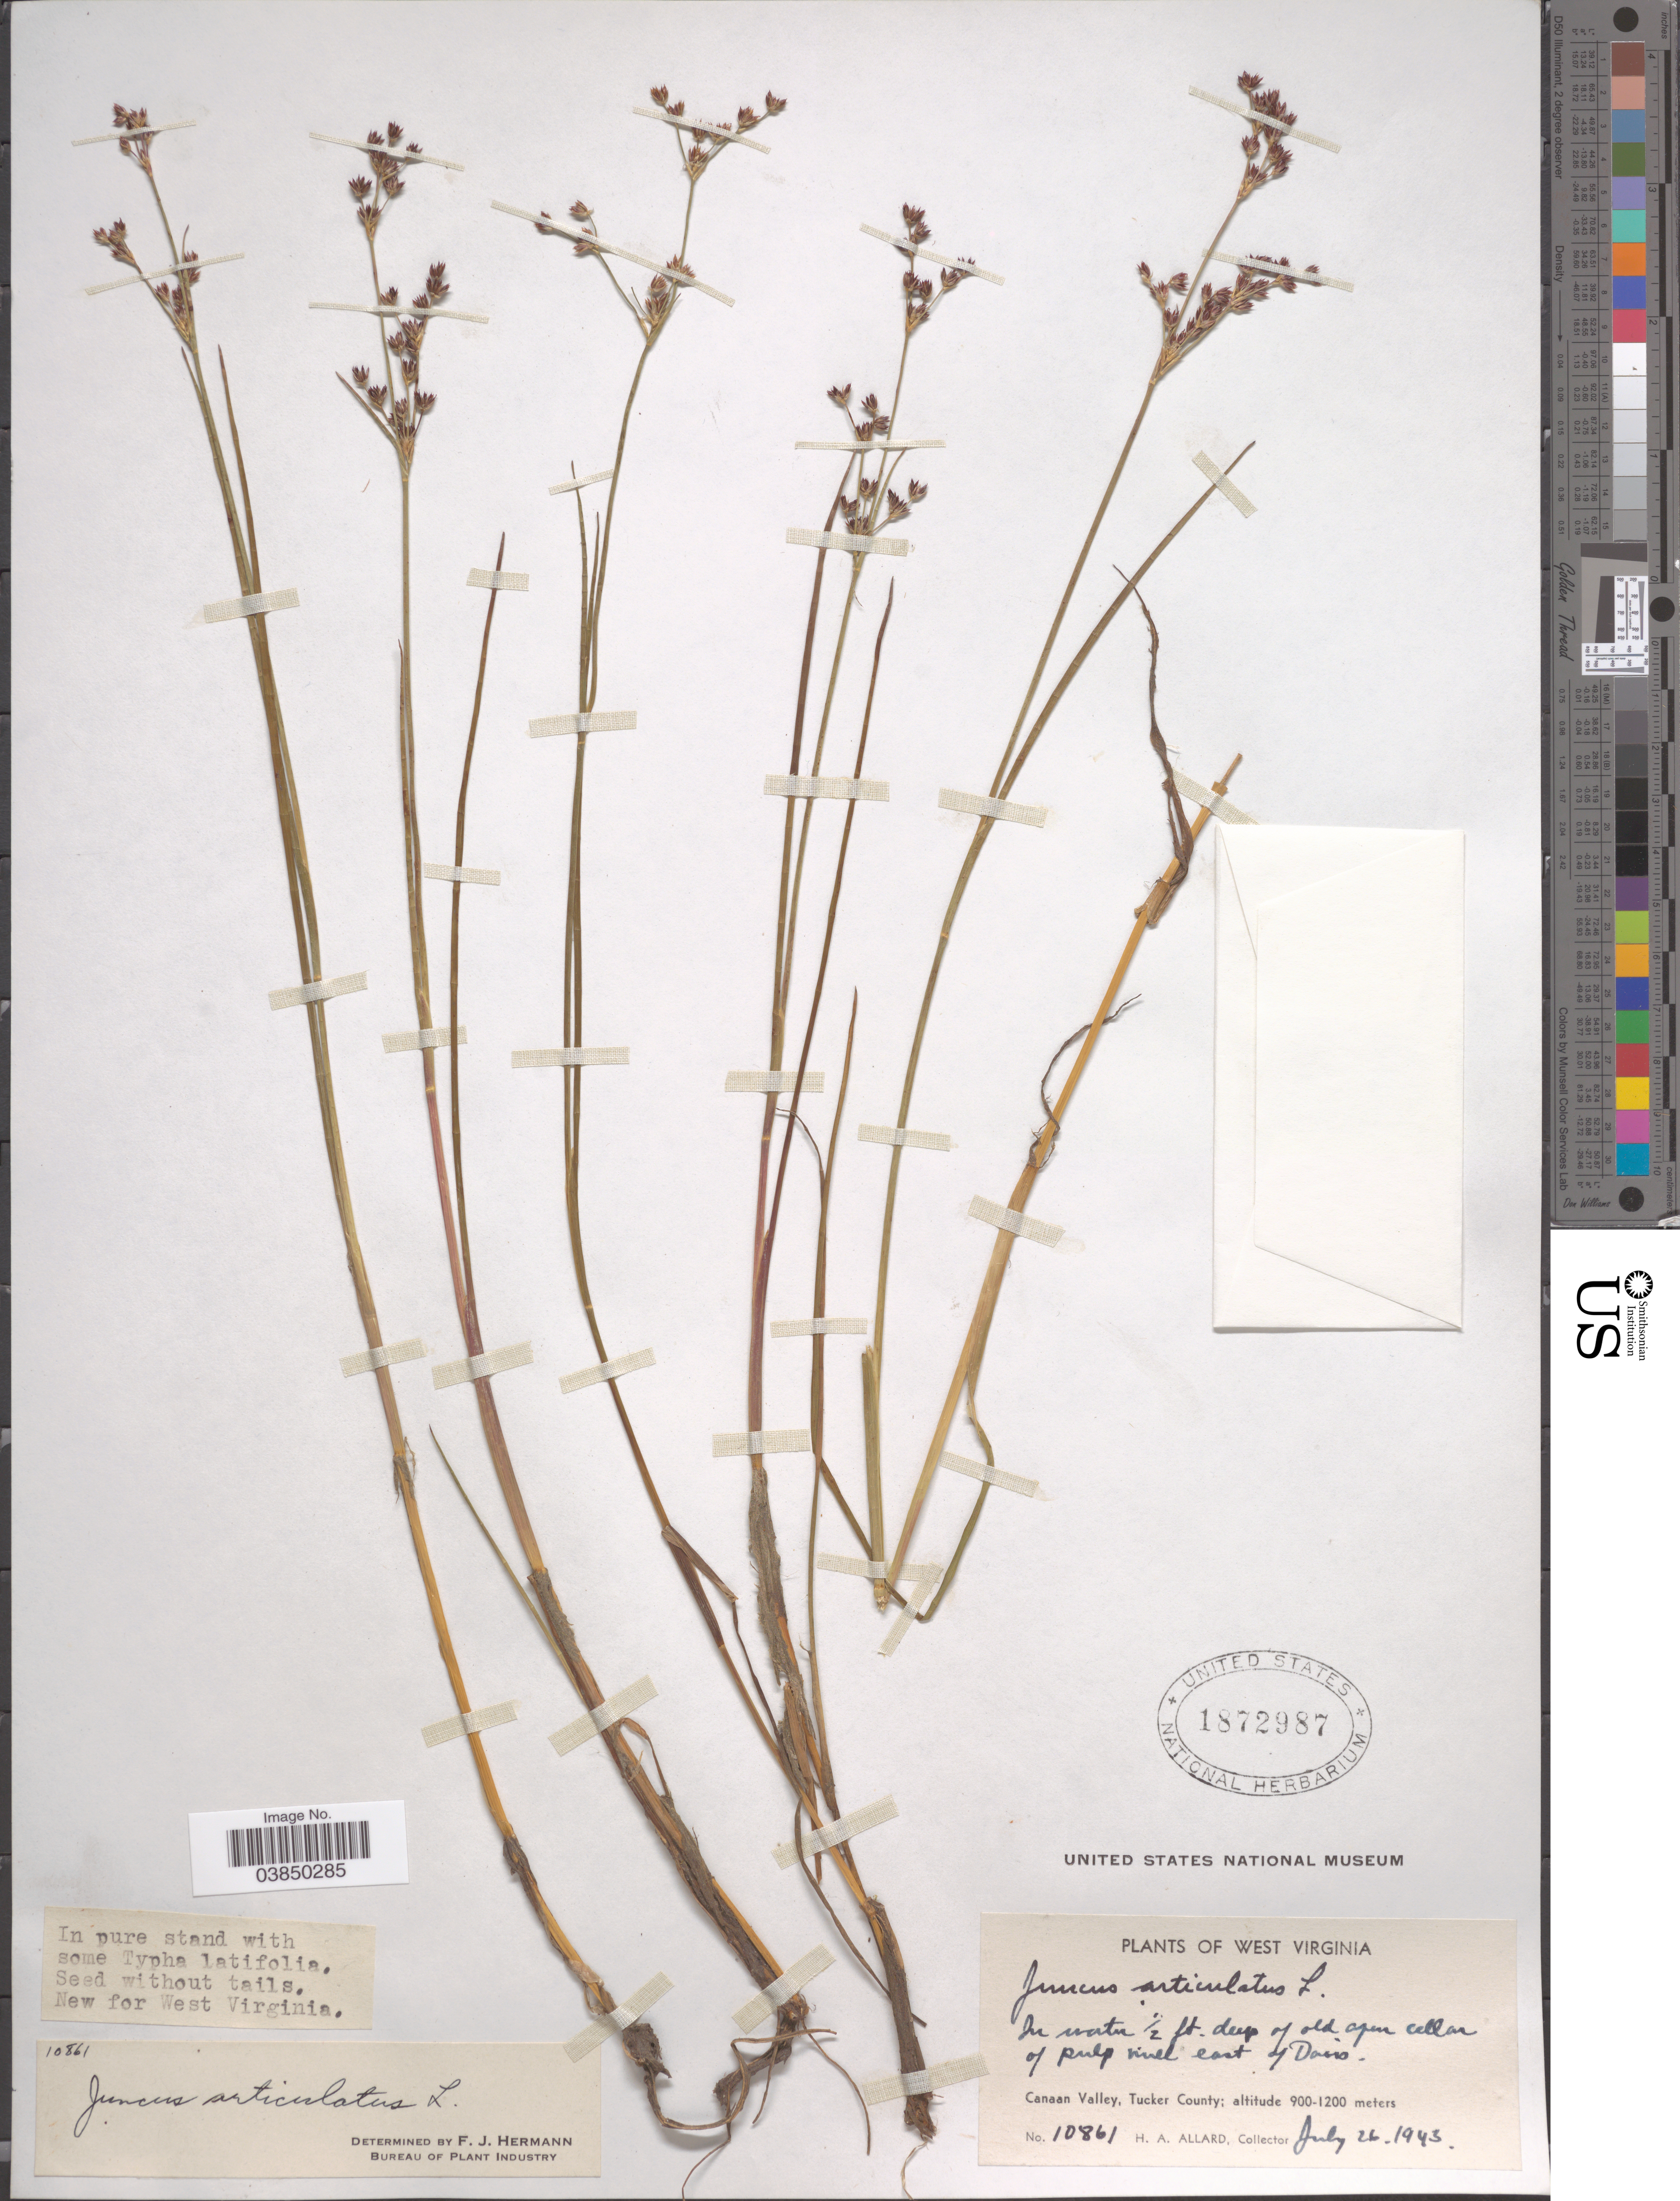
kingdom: Plantae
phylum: Tracheophyta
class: Liliopsida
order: Poales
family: Juncaceae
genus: Juncus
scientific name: Juncus articulatus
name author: L.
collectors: H. A. Allard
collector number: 10861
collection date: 1943-07-26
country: United States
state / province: West Virginia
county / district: Tucker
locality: East of Davis. Canaan Valley, Tucker County.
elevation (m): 900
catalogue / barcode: US 1872987